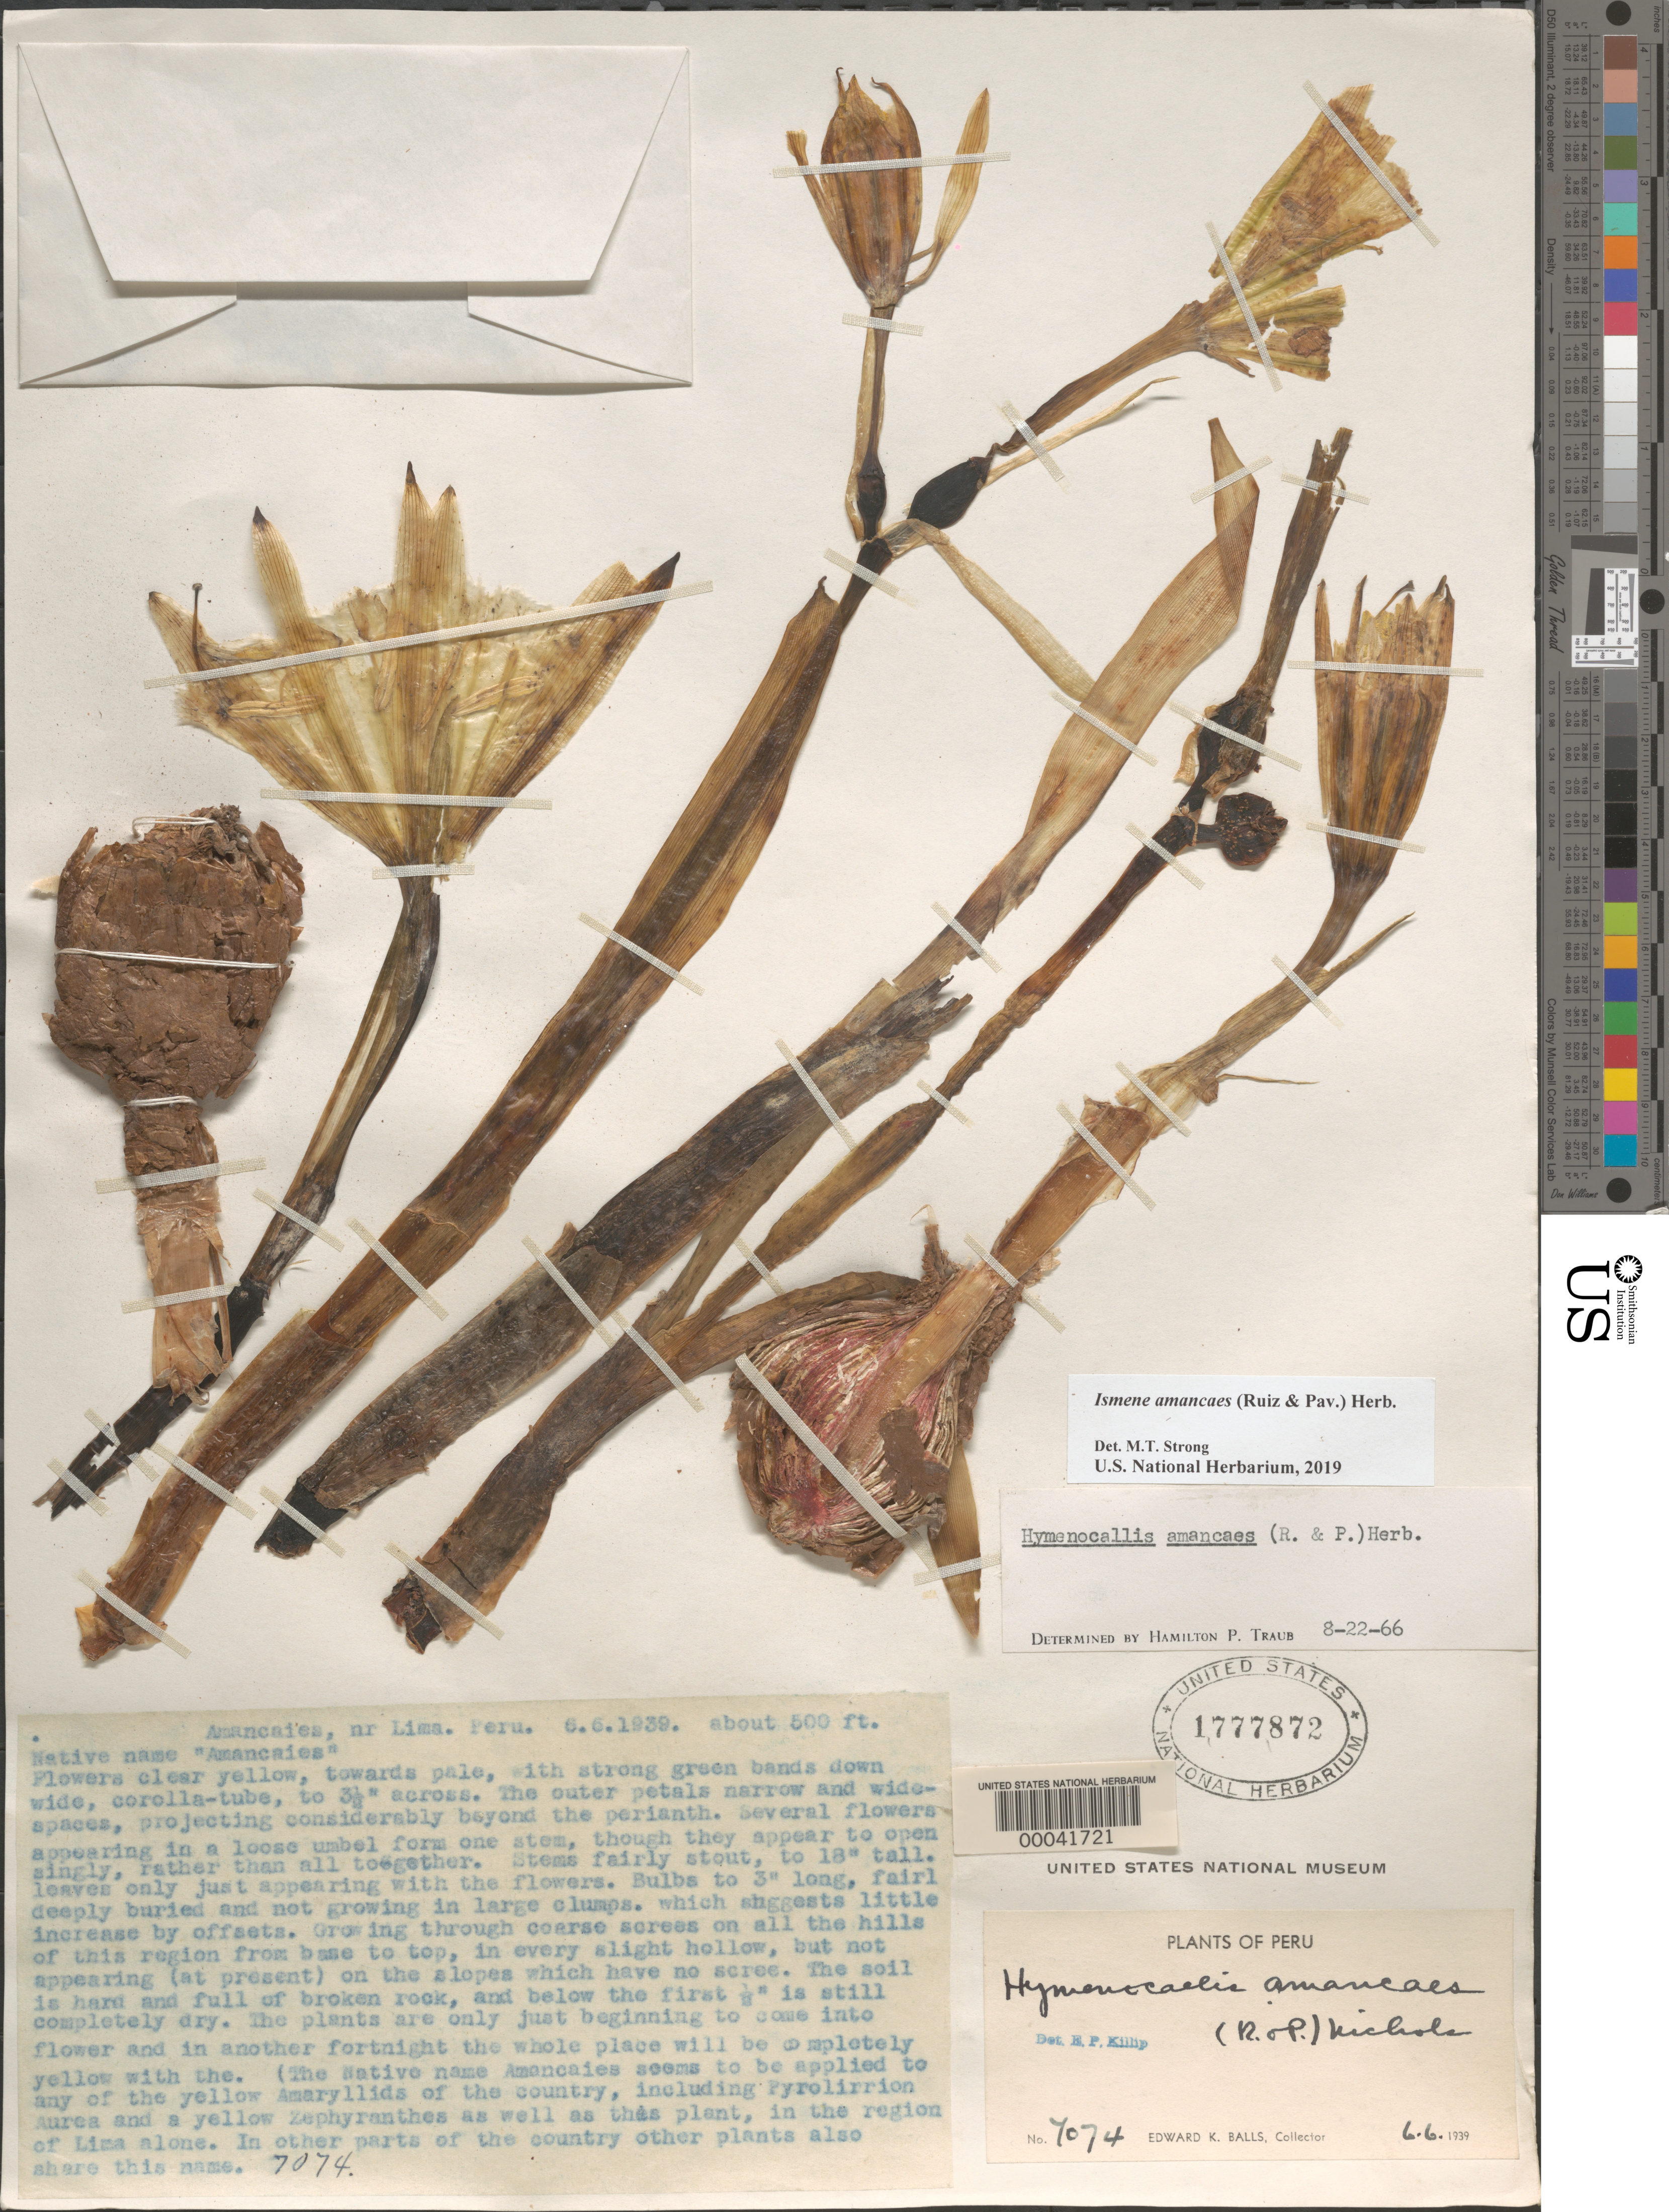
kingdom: Plantae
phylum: Tracheophyta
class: Liliopsida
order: Asparagales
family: Amaryllidaceae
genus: Ismene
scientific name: Ismene amancaes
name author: (Ker Gawl.) Herb.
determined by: Strong, Mark T., (BOT), Smithsonian Institution - National Museum of Natural History (UNITED STATES)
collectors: E. K. Balls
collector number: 7074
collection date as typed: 06 Jun 1939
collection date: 1939-06-06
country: Peru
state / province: Lima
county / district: Lima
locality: Amancaies, near lima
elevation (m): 152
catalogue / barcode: US 1777872